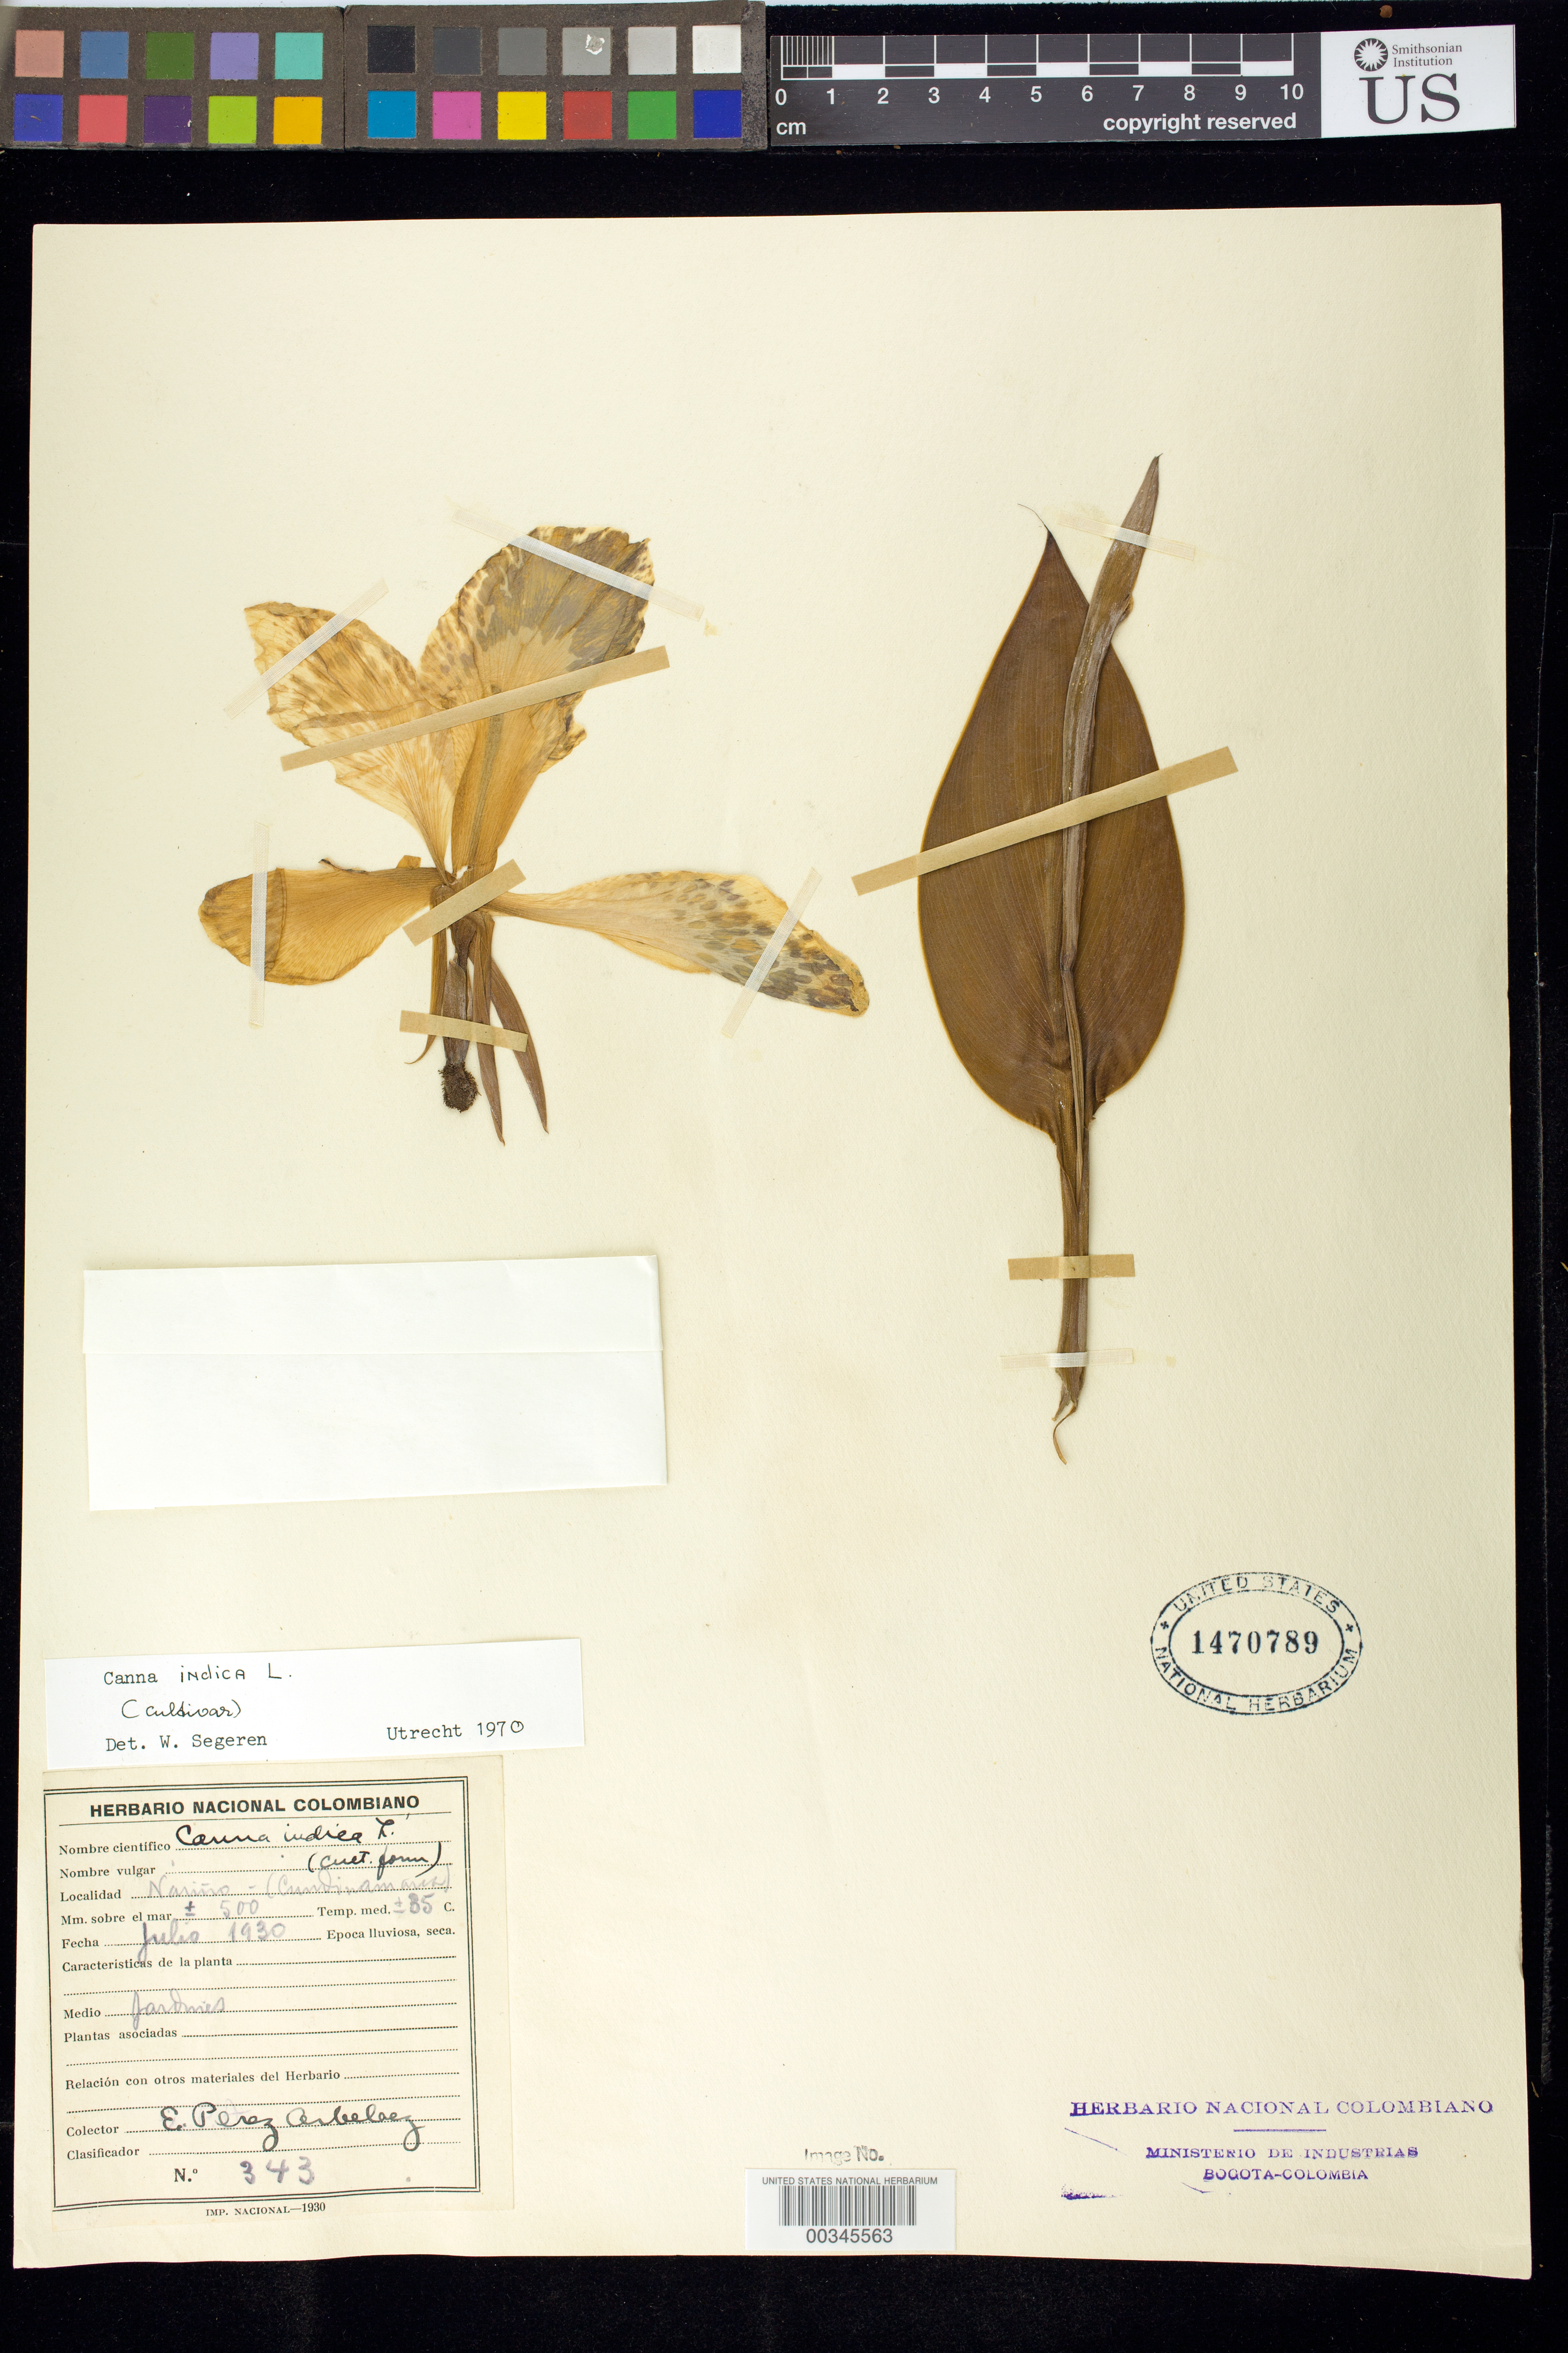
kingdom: Plantae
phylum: Tracheophyta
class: Liliopsida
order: Zingiberales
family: Cannaceae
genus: Canna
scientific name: Canna indica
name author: L.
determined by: Segeren, W.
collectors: E. Pérez Arbeláez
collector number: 343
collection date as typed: Jul 1930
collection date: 1930-07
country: Colombia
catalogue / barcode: US 1470789